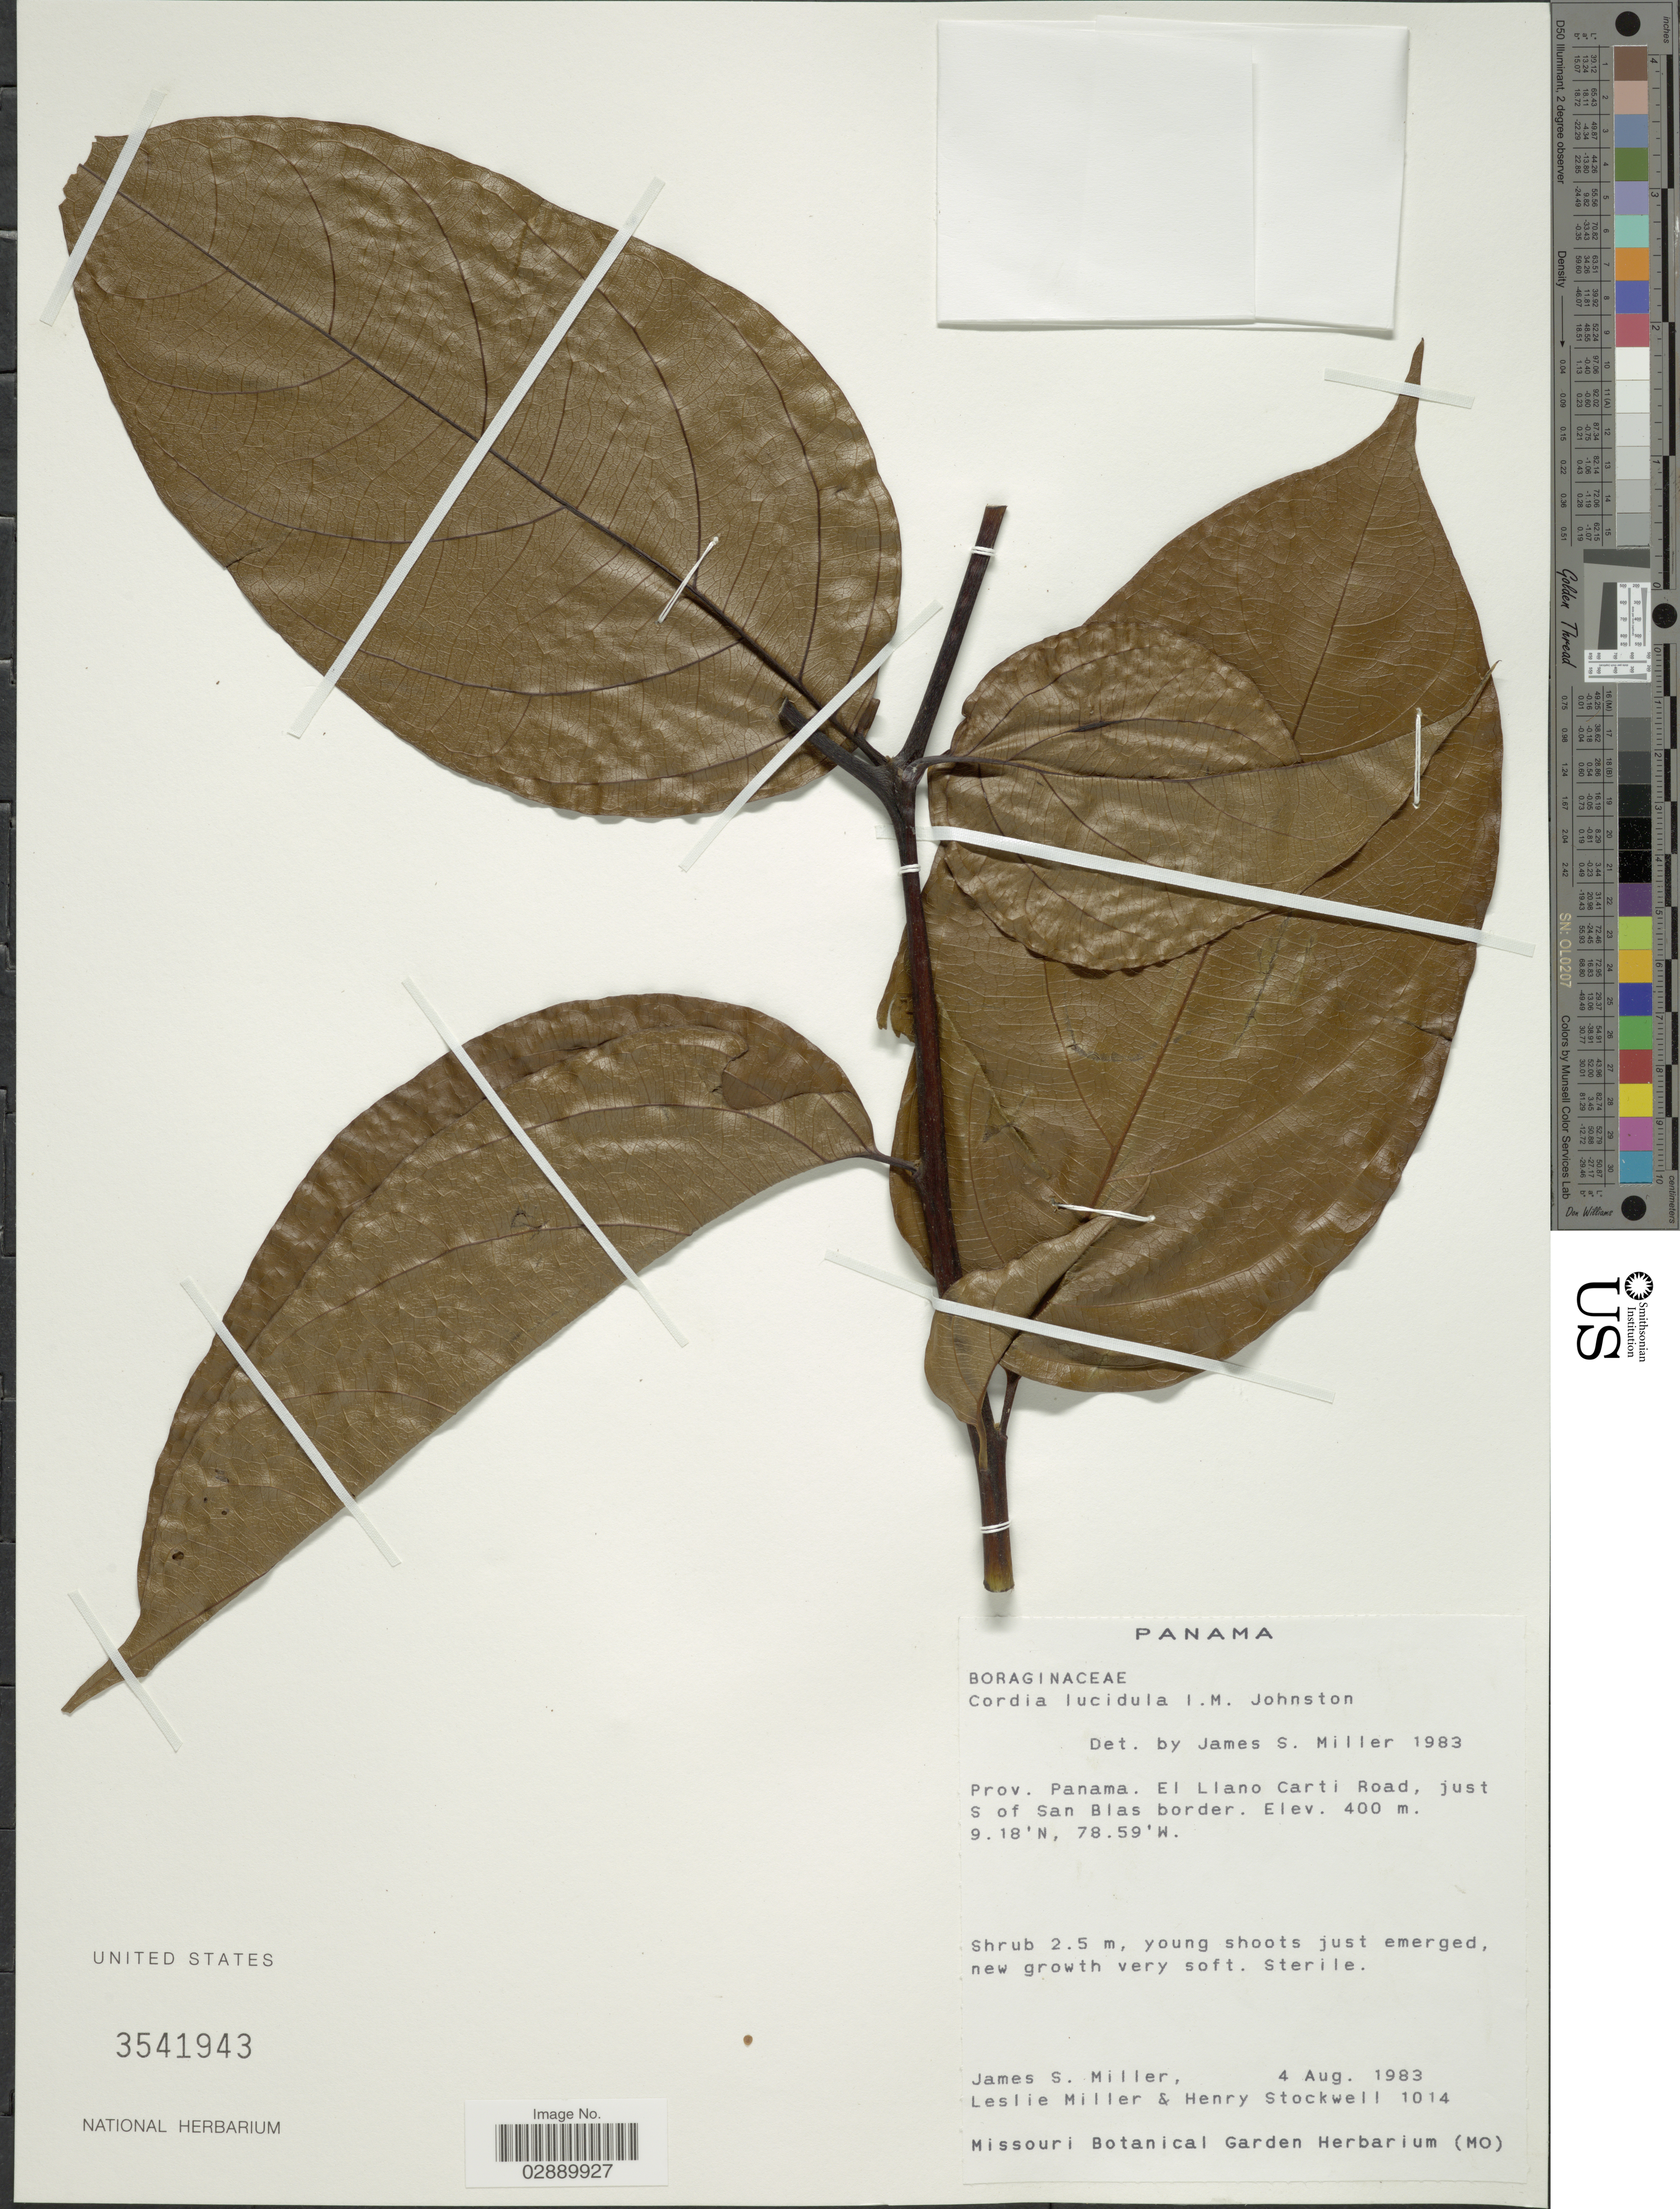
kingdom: Plantae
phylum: Tracheophyta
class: Magnoliopsida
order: Boraginales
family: Cordiaceae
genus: Cordia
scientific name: Cordia lucidula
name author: I.M. Johnst.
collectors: J. S. Miller, L. A. Miller & H. Stockwell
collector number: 1014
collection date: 1983-08-04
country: Panama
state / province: Panamá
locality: Prov. Panama. El Llano Carti Road, just S of San Blas border.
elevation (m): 400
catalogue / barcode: US 3541943